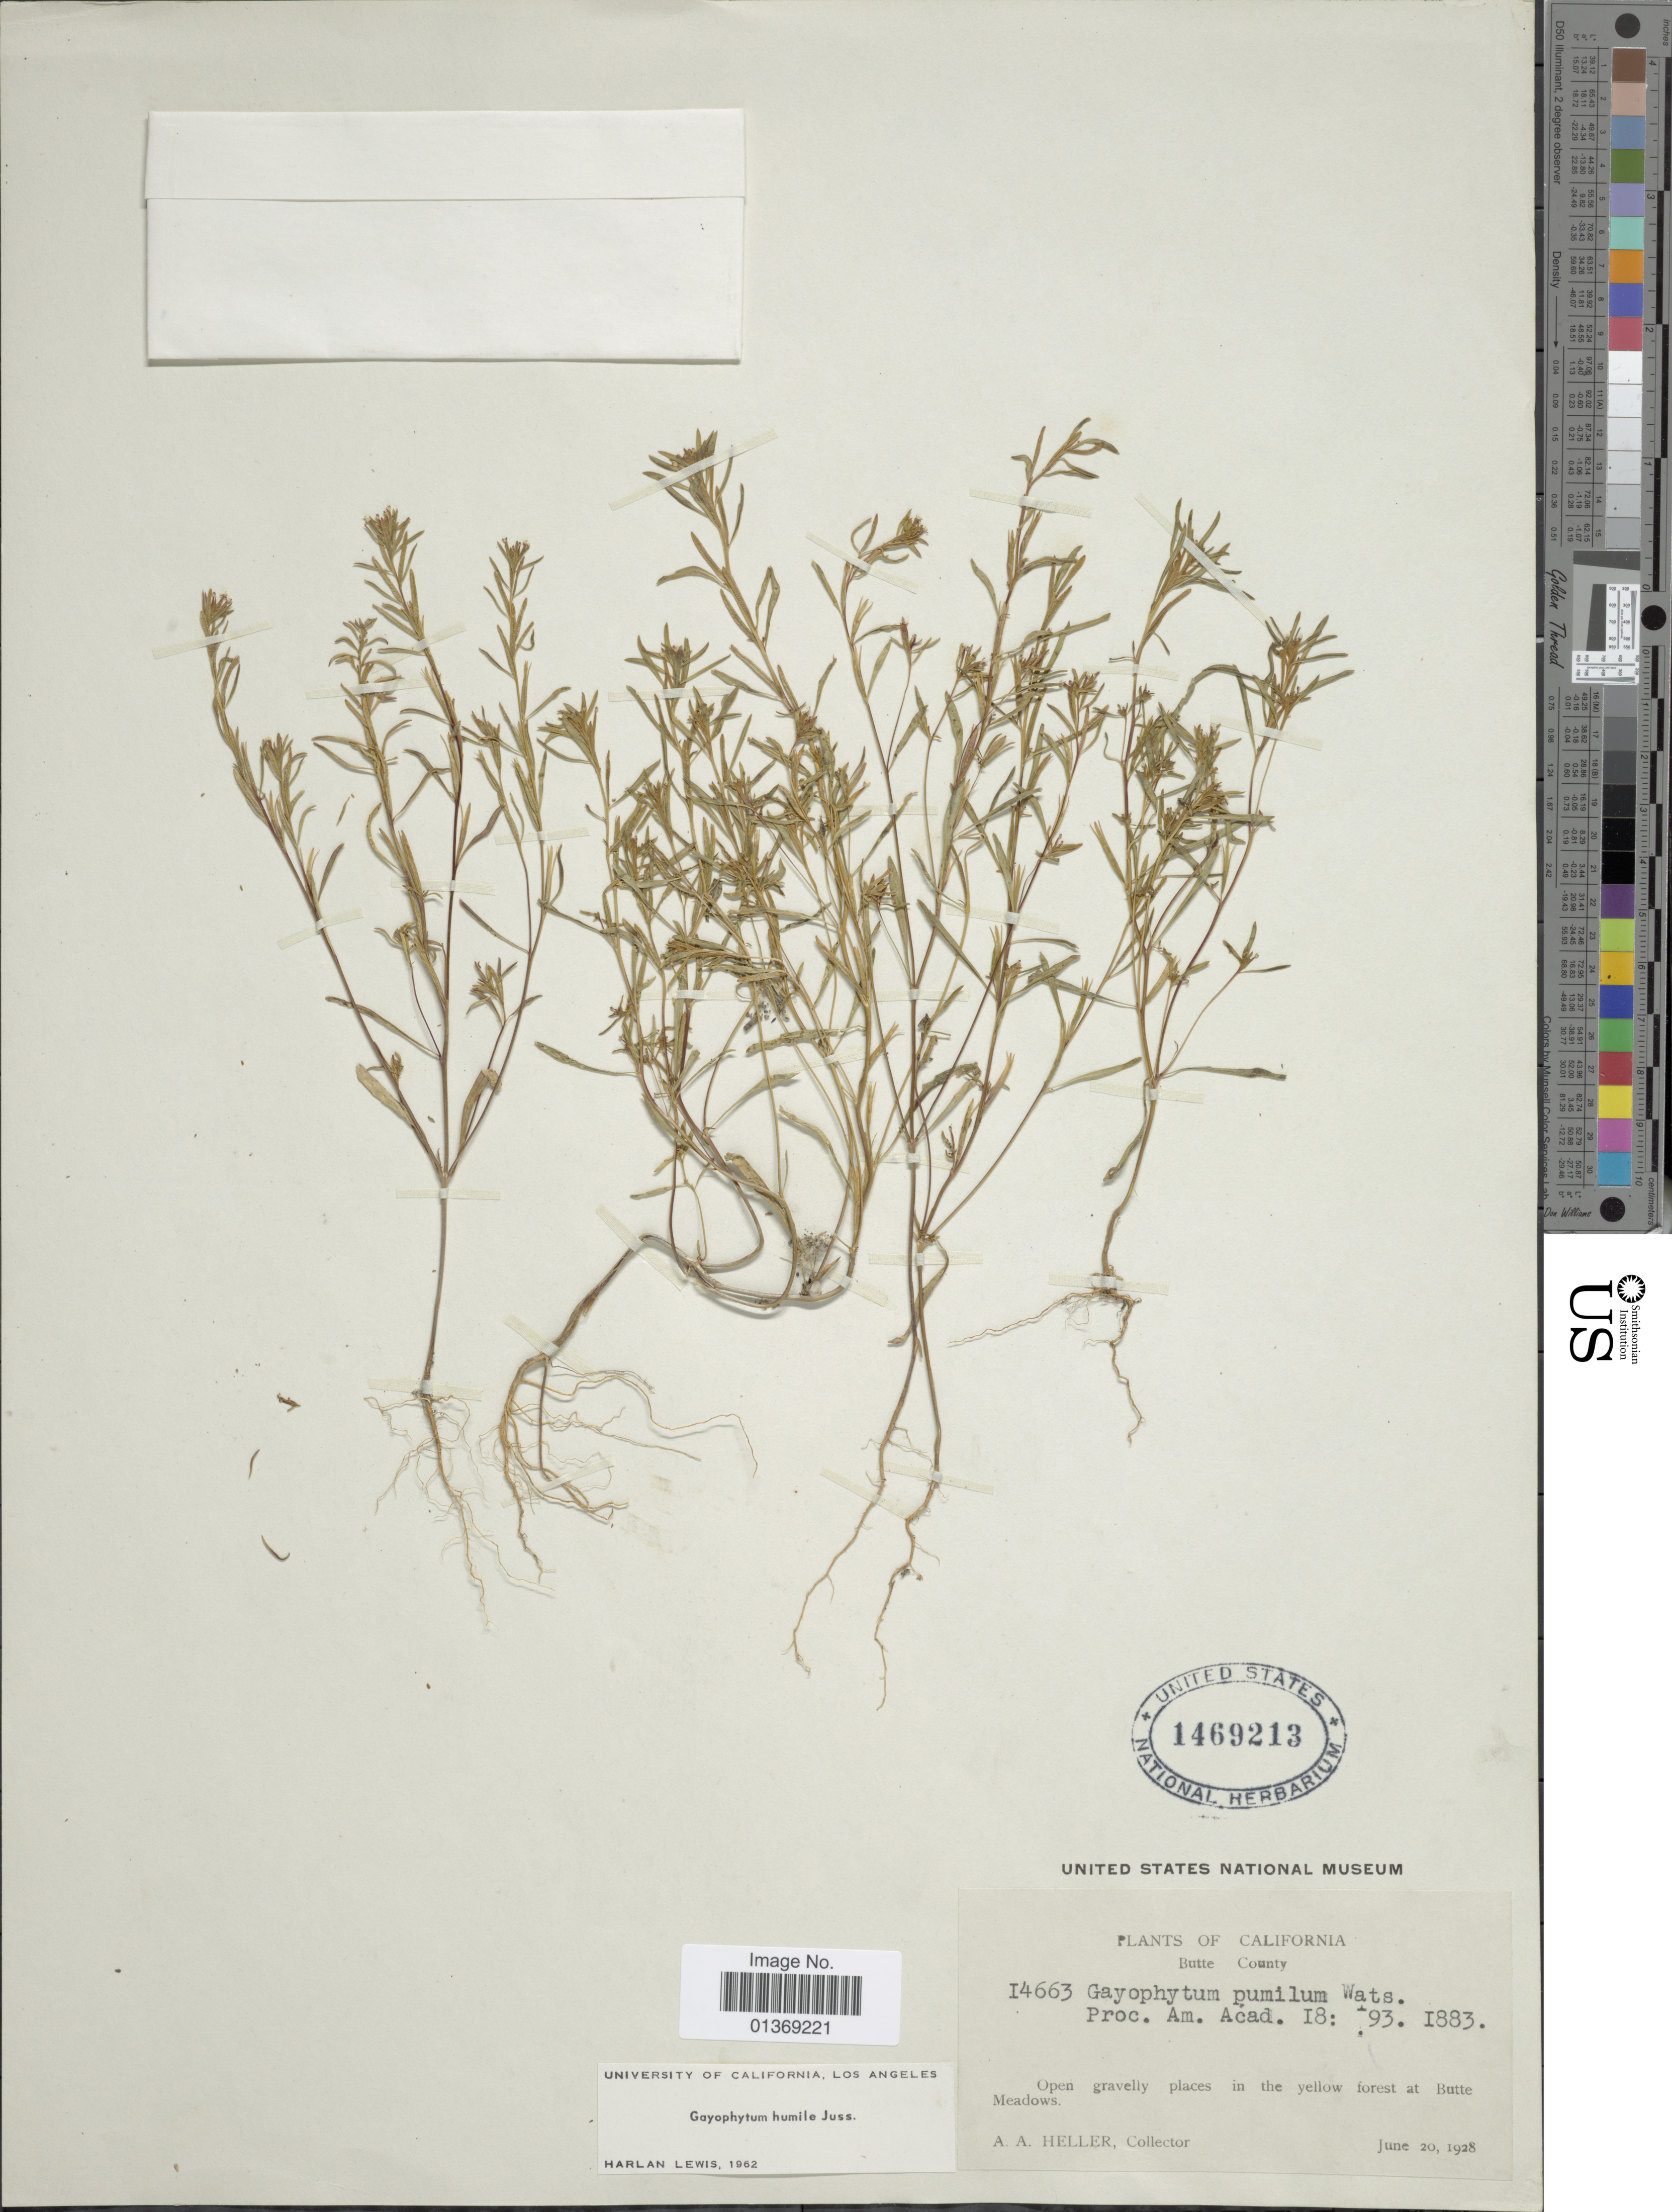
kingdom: Plantae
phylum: Tracheophyta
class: Magnoliopsida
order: Myrtales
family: Onagraceae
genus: Gayophytum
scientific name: Gayophytum humile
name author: A. Juss.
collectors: A. A. Heller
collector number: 14663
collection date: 1928-06-20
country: United States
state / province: California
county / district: Butte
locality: Butte County, open gravelly places in the yellow forest at Butte Meadows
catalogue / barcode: US 1469213